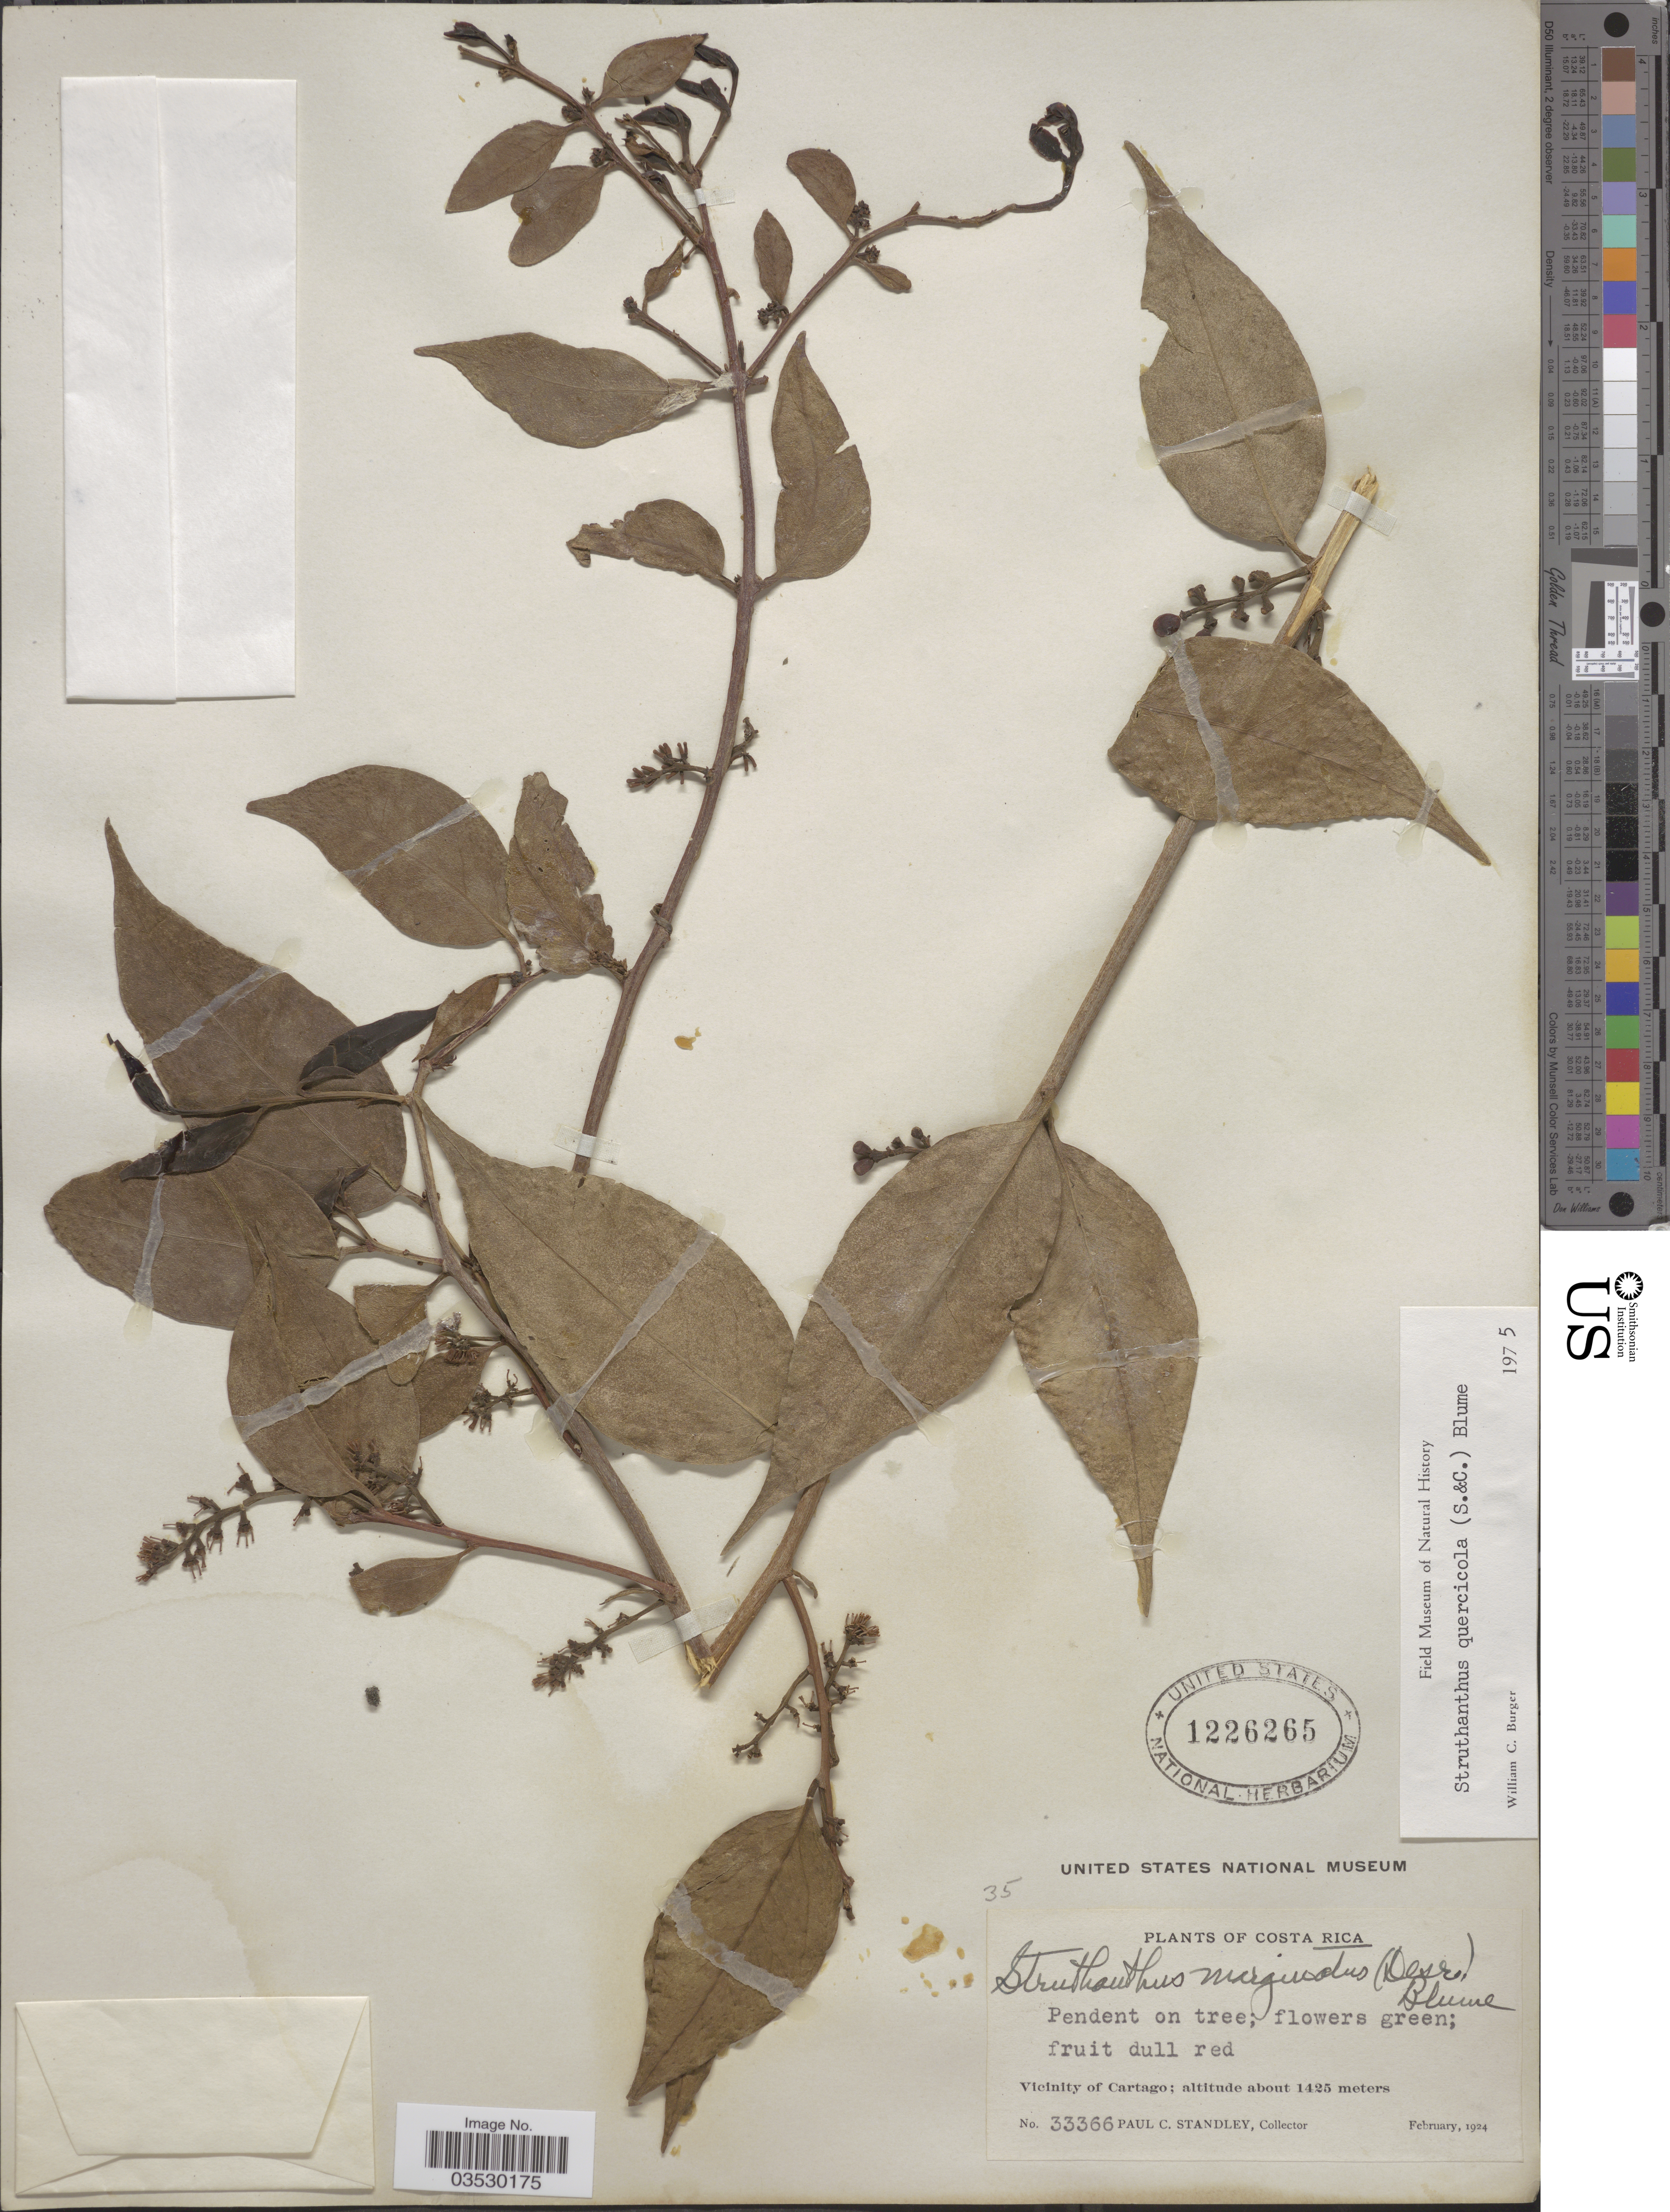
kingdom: Plantae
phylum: Tracheophyta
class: Magnoliopsida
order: Santalales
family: Loranthaceae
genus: Struthanthus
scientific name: Struthanthus quercicola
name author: (Kuijt) Cham. & Schltr.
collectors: P. C. Standley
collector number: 33366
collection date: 1924-02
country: Costa Rica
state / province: Cartago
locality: Vicinity of Cartago.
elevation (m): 1425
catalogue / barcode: US 1226265